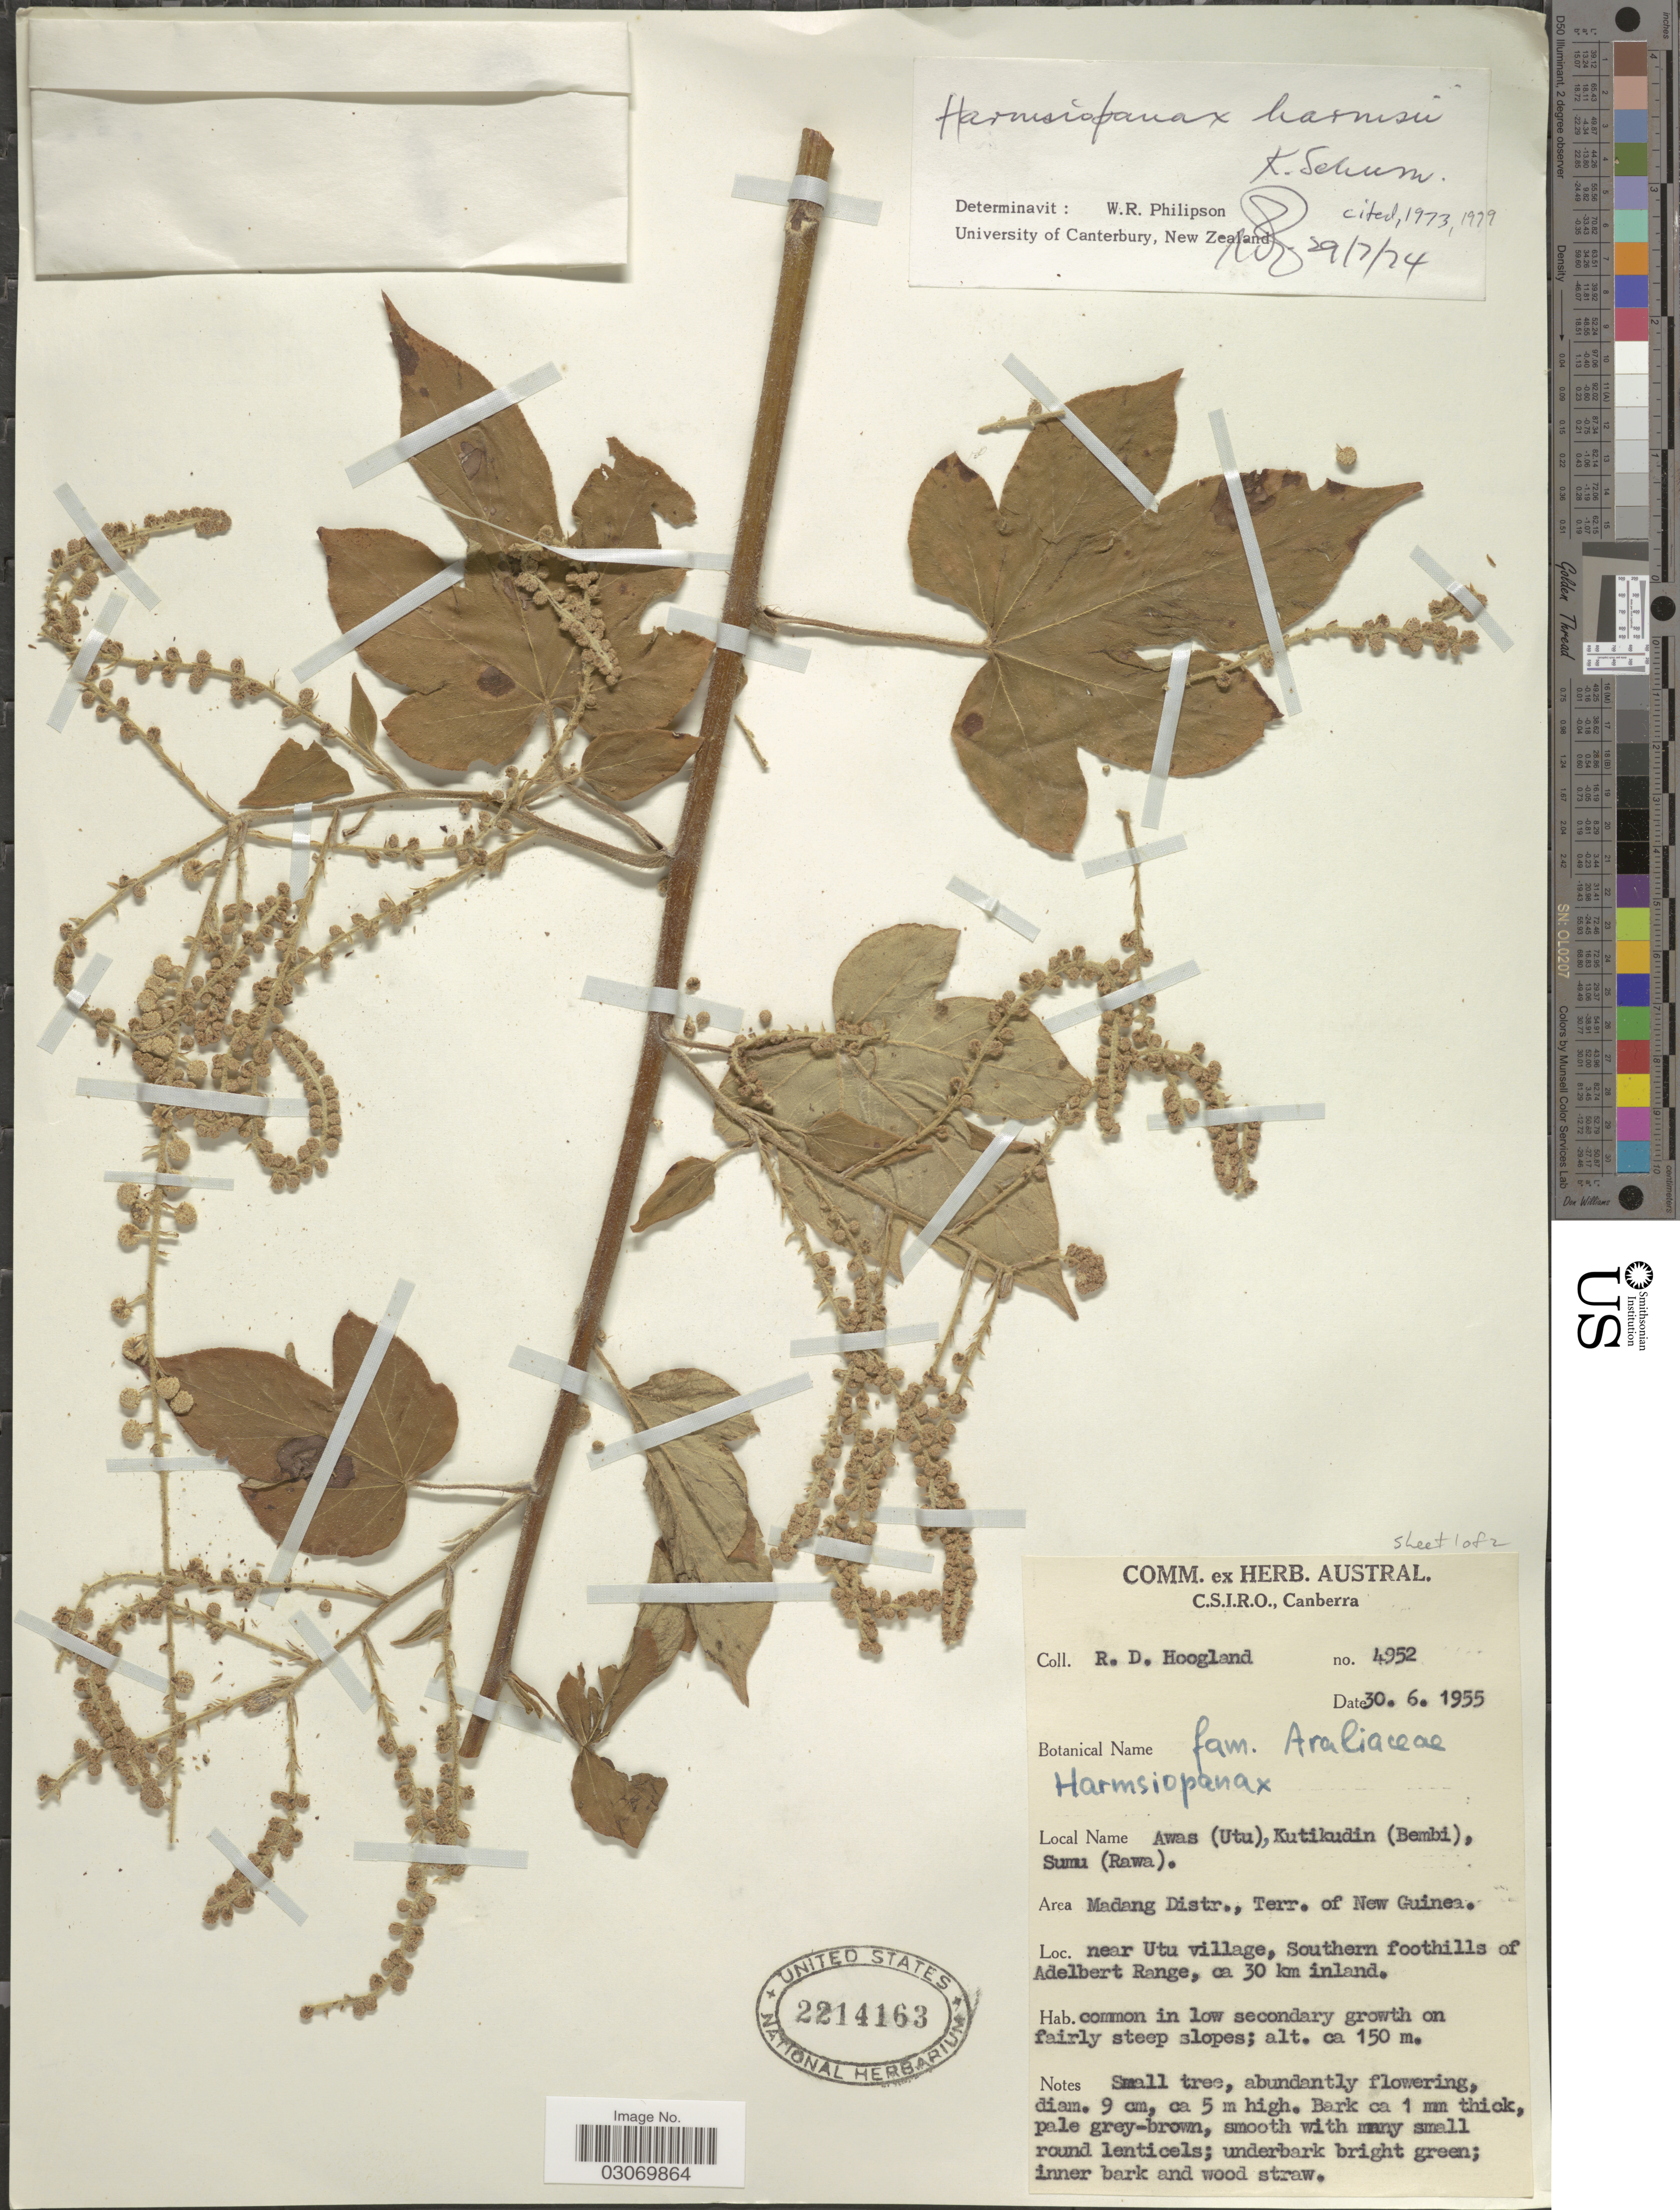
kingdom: Plantae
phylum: Tracheophyta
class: Magnoliopsida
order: Apiales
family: Araliaceae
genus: Harmsiopanax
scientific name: Harmsiopanax harmsii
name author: K. Schum. & Lauterb.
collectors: R. D. Hoogland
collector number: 4952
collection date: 1955-06-30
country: Papua New Guinea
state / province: Madang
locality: Madang Distr., Terr. of New Guinea, near Utu village, Southern foothills of Adelbert Range, ca 30 km inland.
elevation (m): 150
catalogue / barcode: US 2214163